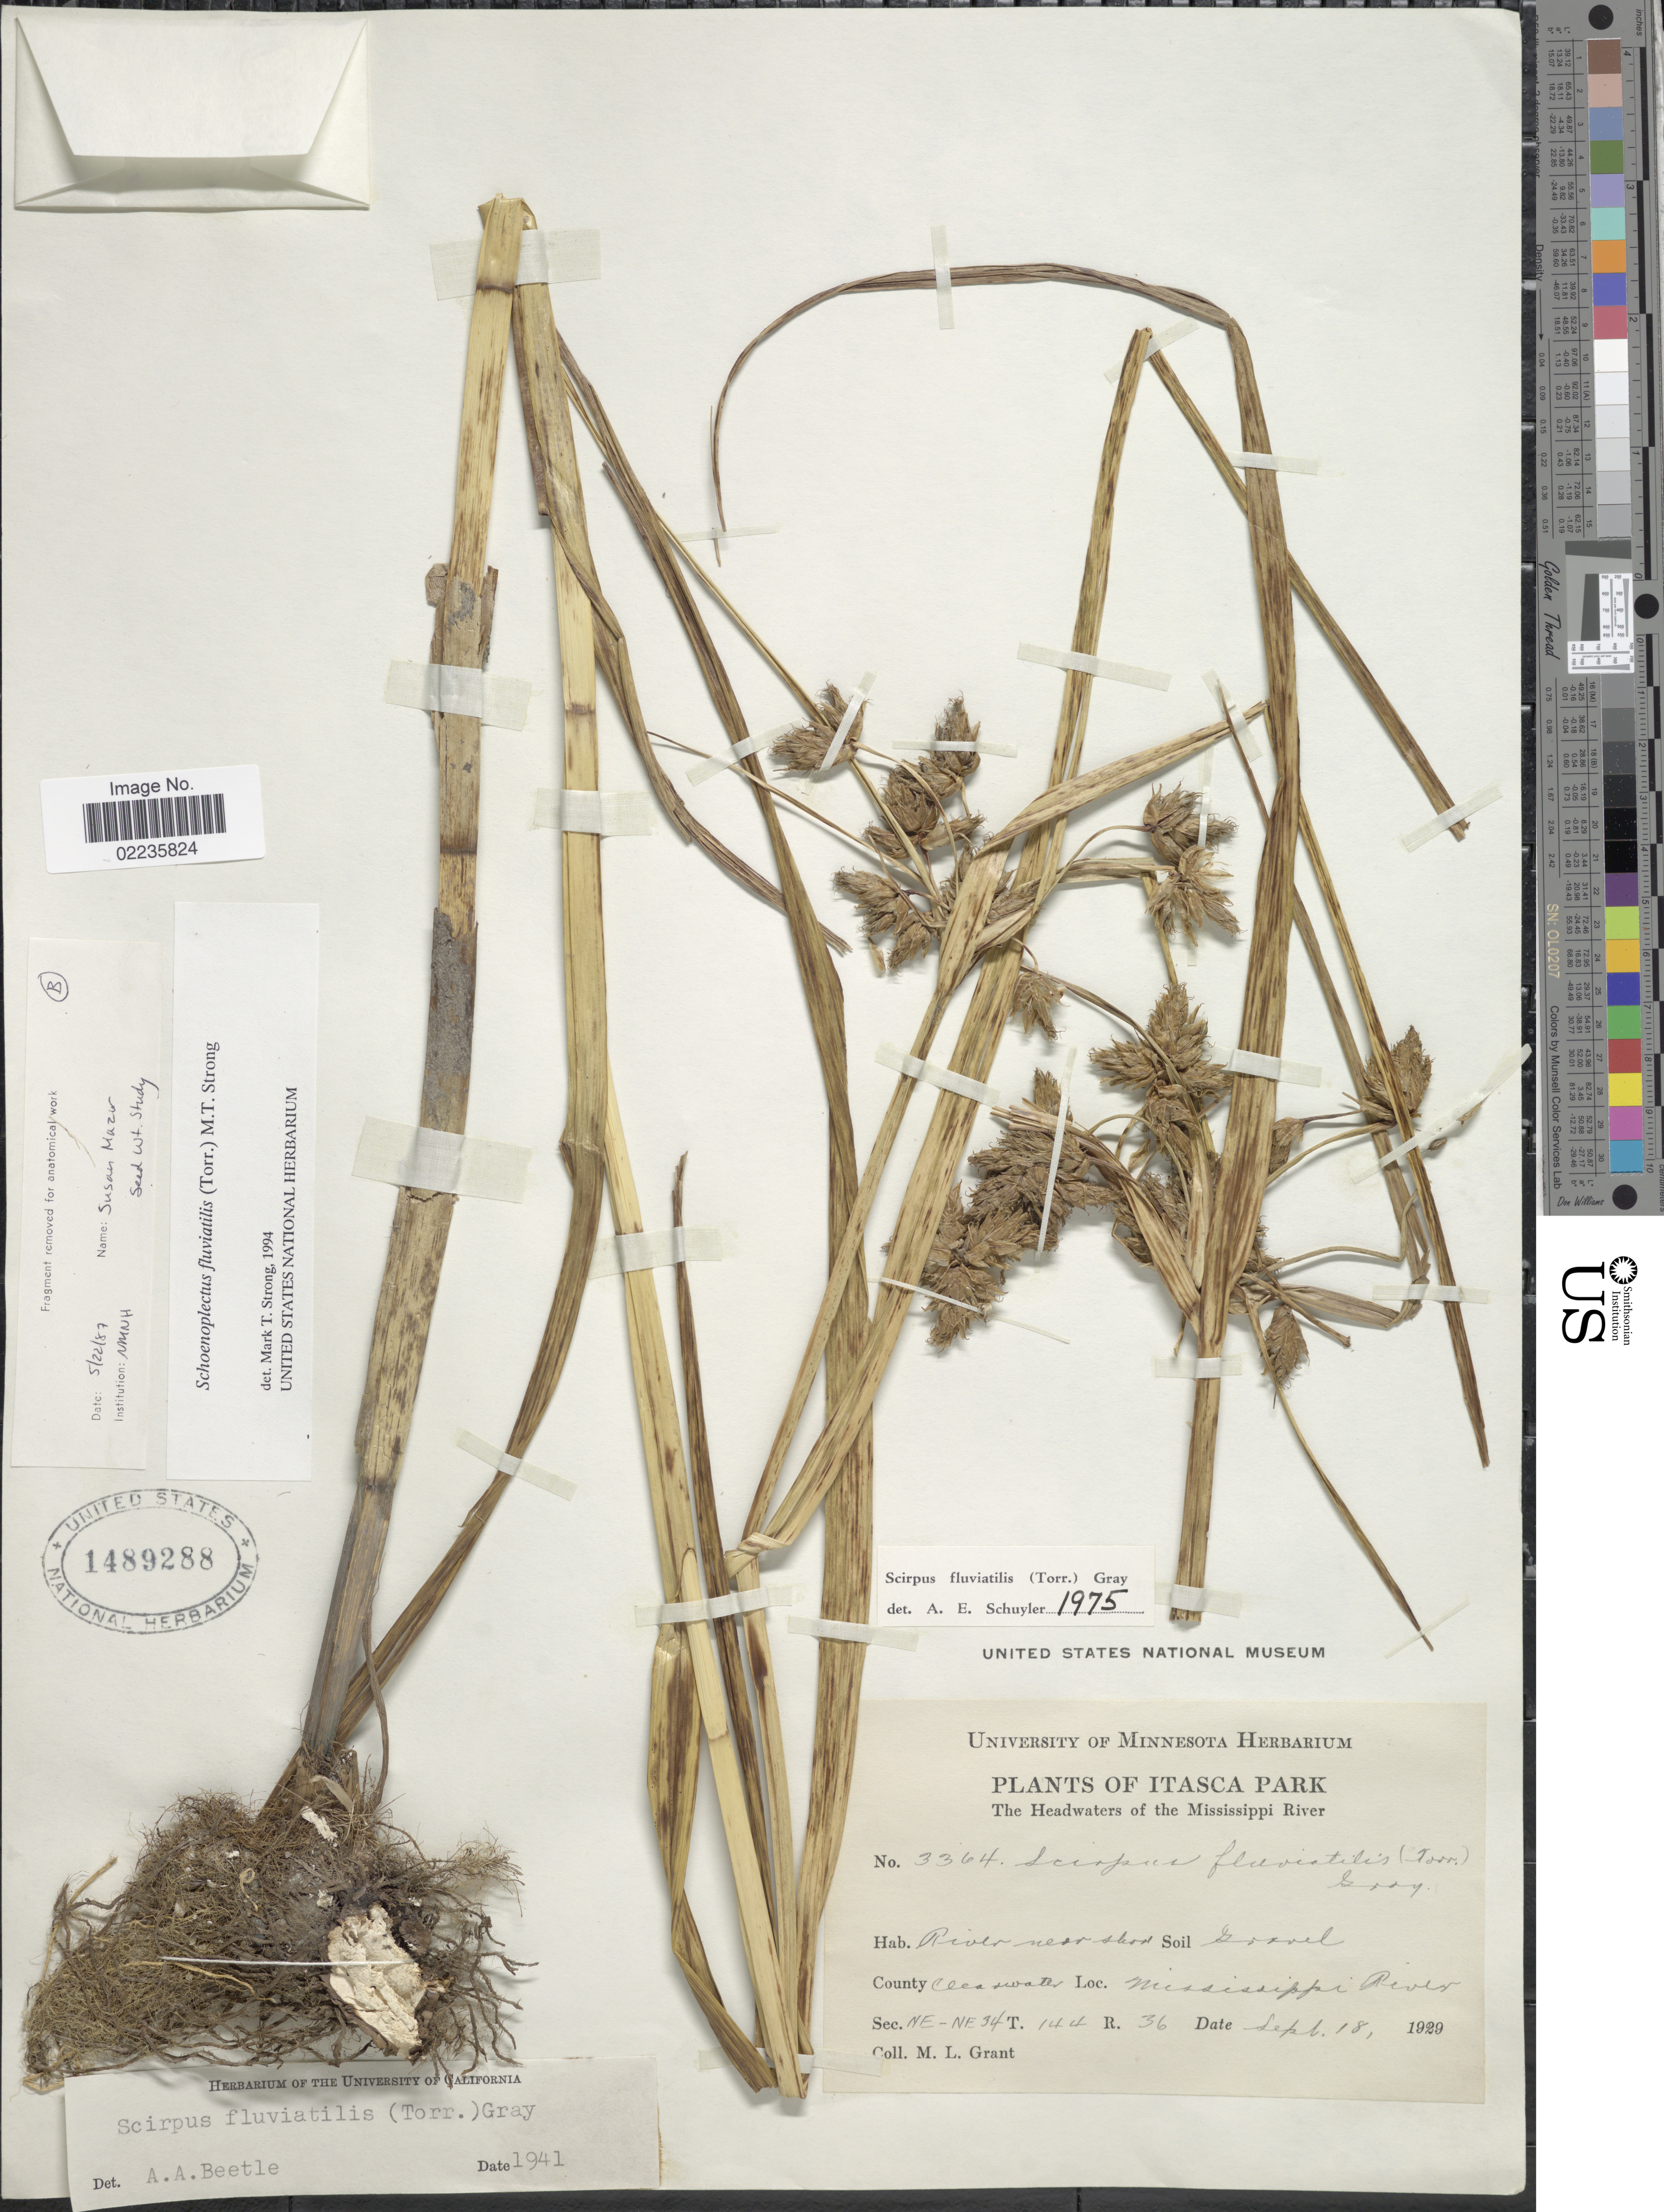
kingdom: Plantae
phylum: Tracheophyta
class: Liliopsida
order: Poales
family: Cyperaceae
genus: Bolboschoenus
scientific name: Bolboschoenus fluviatilis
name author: (Torr.) Soják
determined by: Strong, M. T., (US), Smithsonian Institution - National Museum of Natural History (UNITED STATES)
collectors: M. L. Grant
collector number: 3364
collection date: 1929-09-18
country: United States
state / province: Minnesota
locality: Itasca park The Headwaters of the Mississippi River. County: Clearwater. Mississippi River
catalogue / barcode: US 1489288